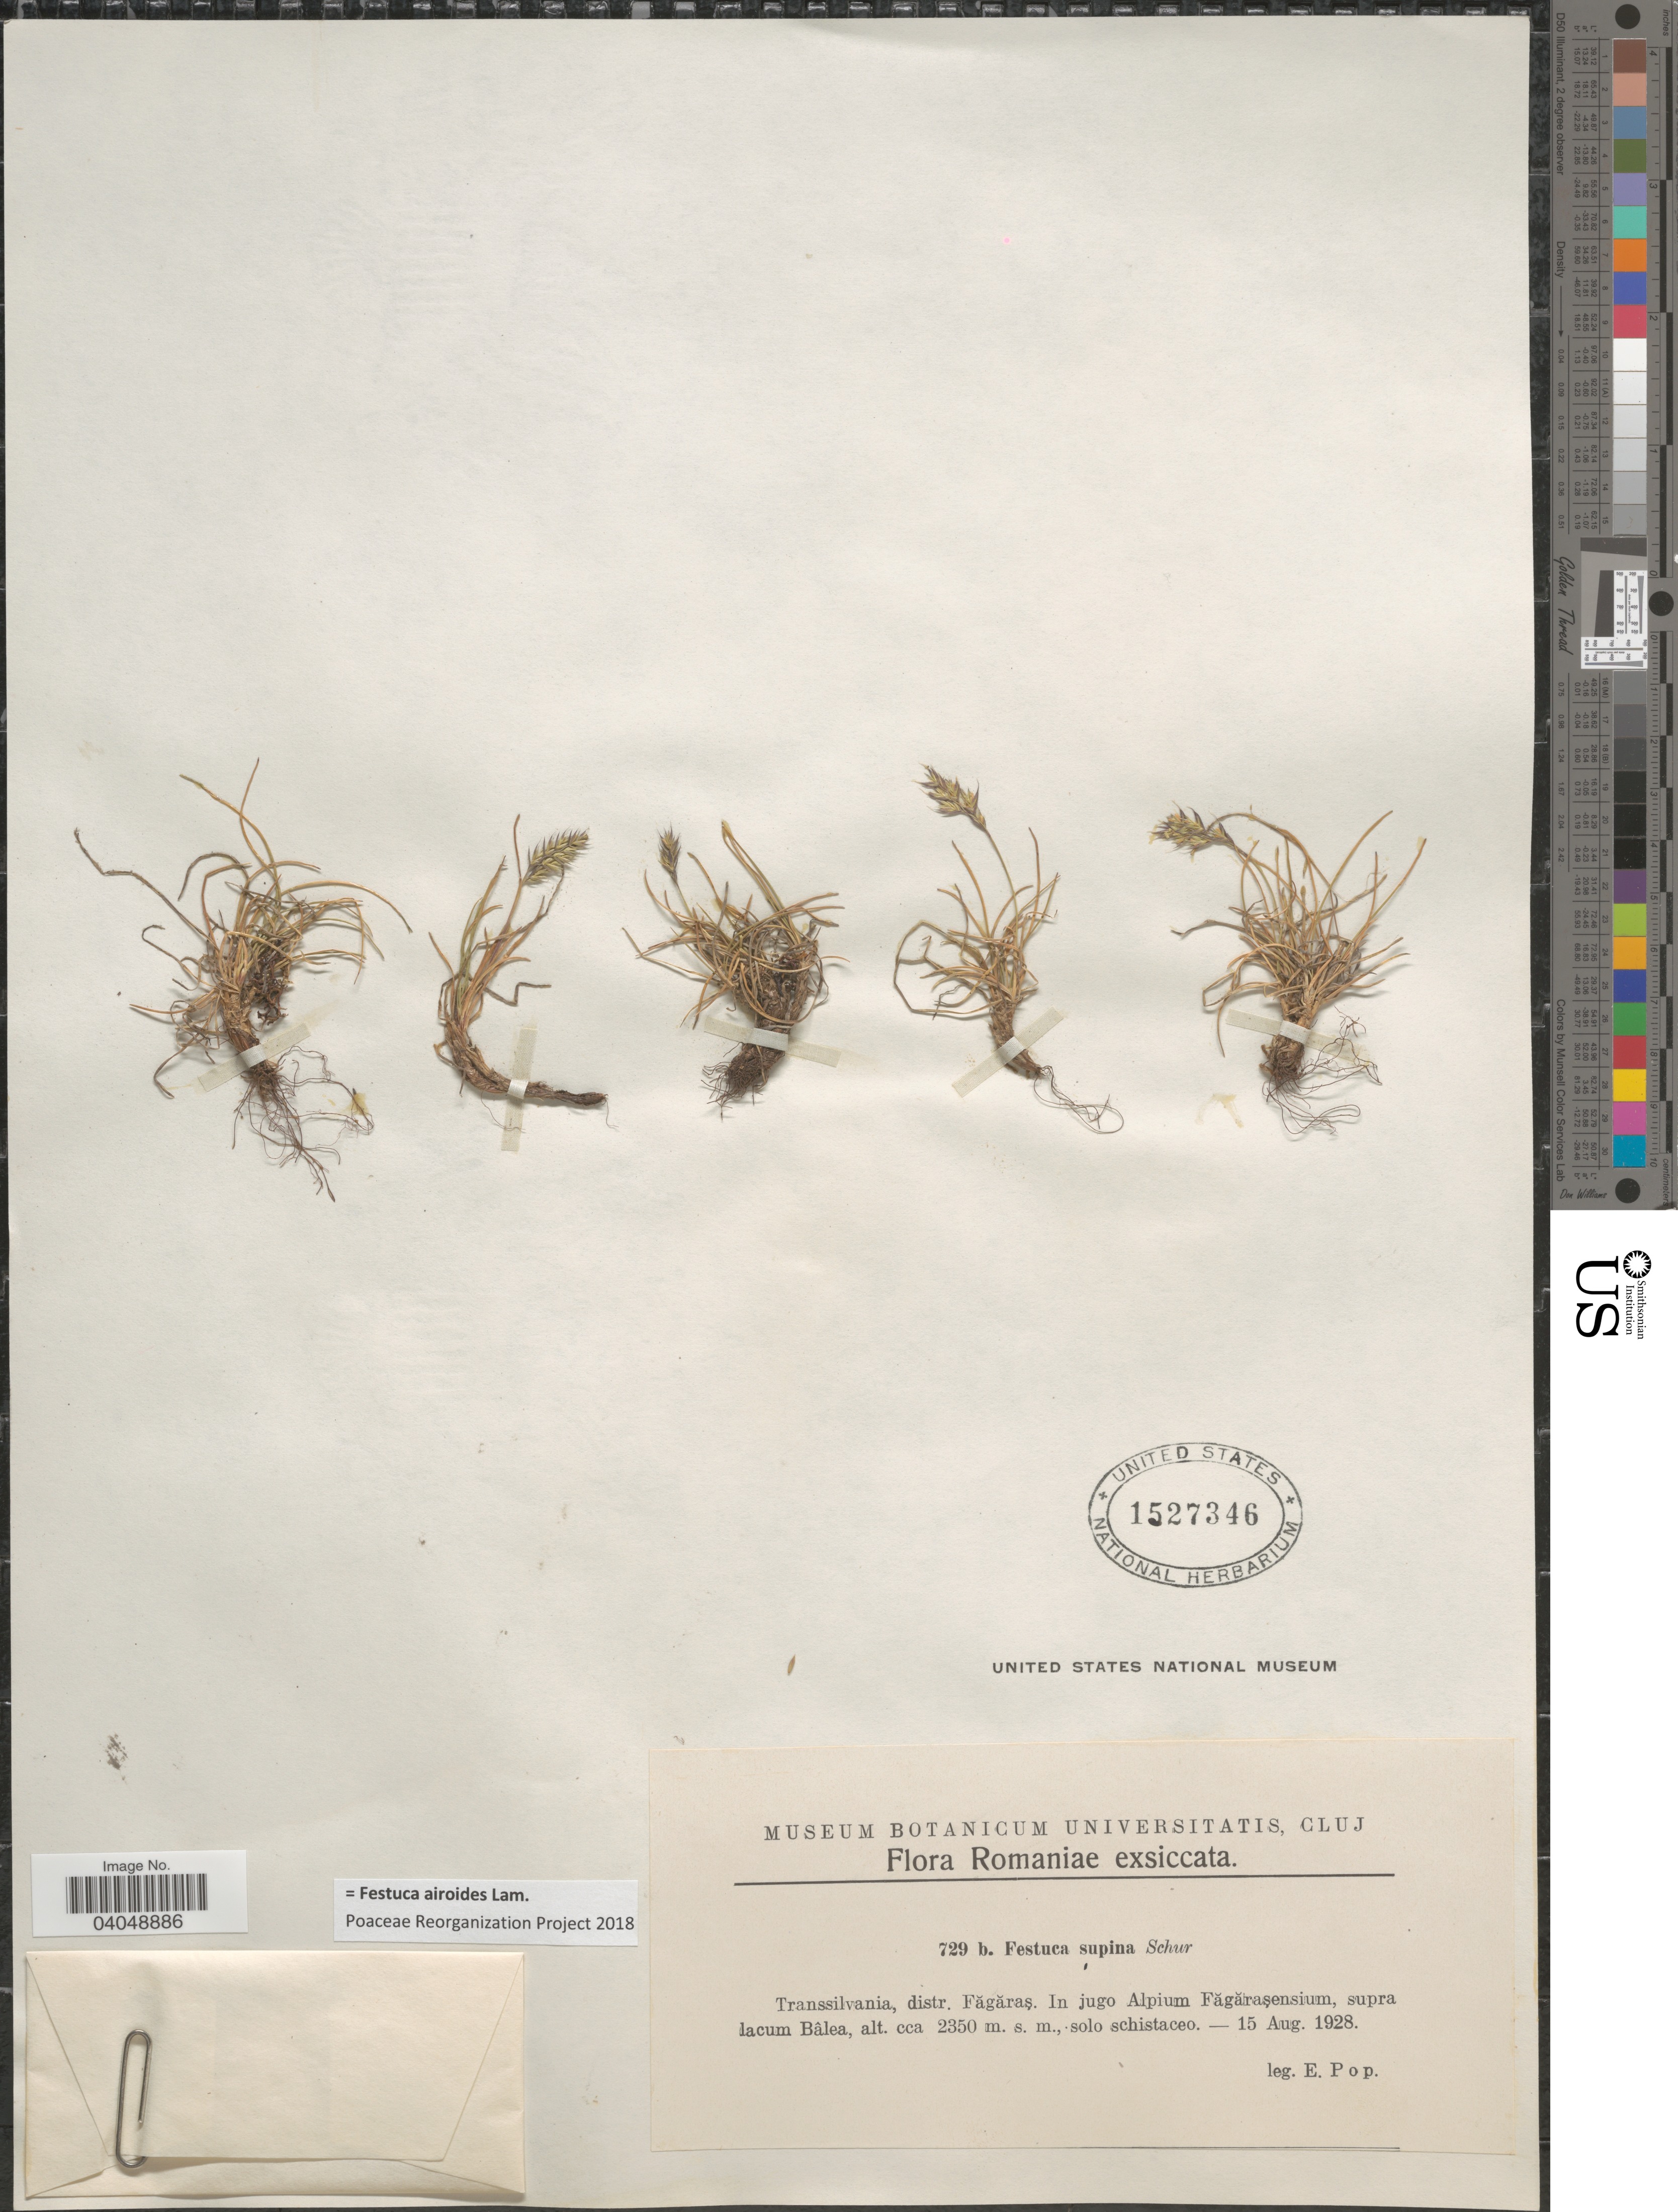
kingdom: Plantae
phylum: Tracheophyta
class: Liliopsida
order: Poales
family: Poaceae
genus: Festuca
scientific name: Festuca airoides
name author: Lam.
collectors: E. Pop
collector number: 729 b.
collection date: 1928-08-15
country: Romania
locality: Transsilvania, distr. Făgăraş. In jugo Alpium Făgăraşensium, supra lacum Bâlea, solo schistaceo.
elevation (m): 2350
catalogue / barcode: US 1527346